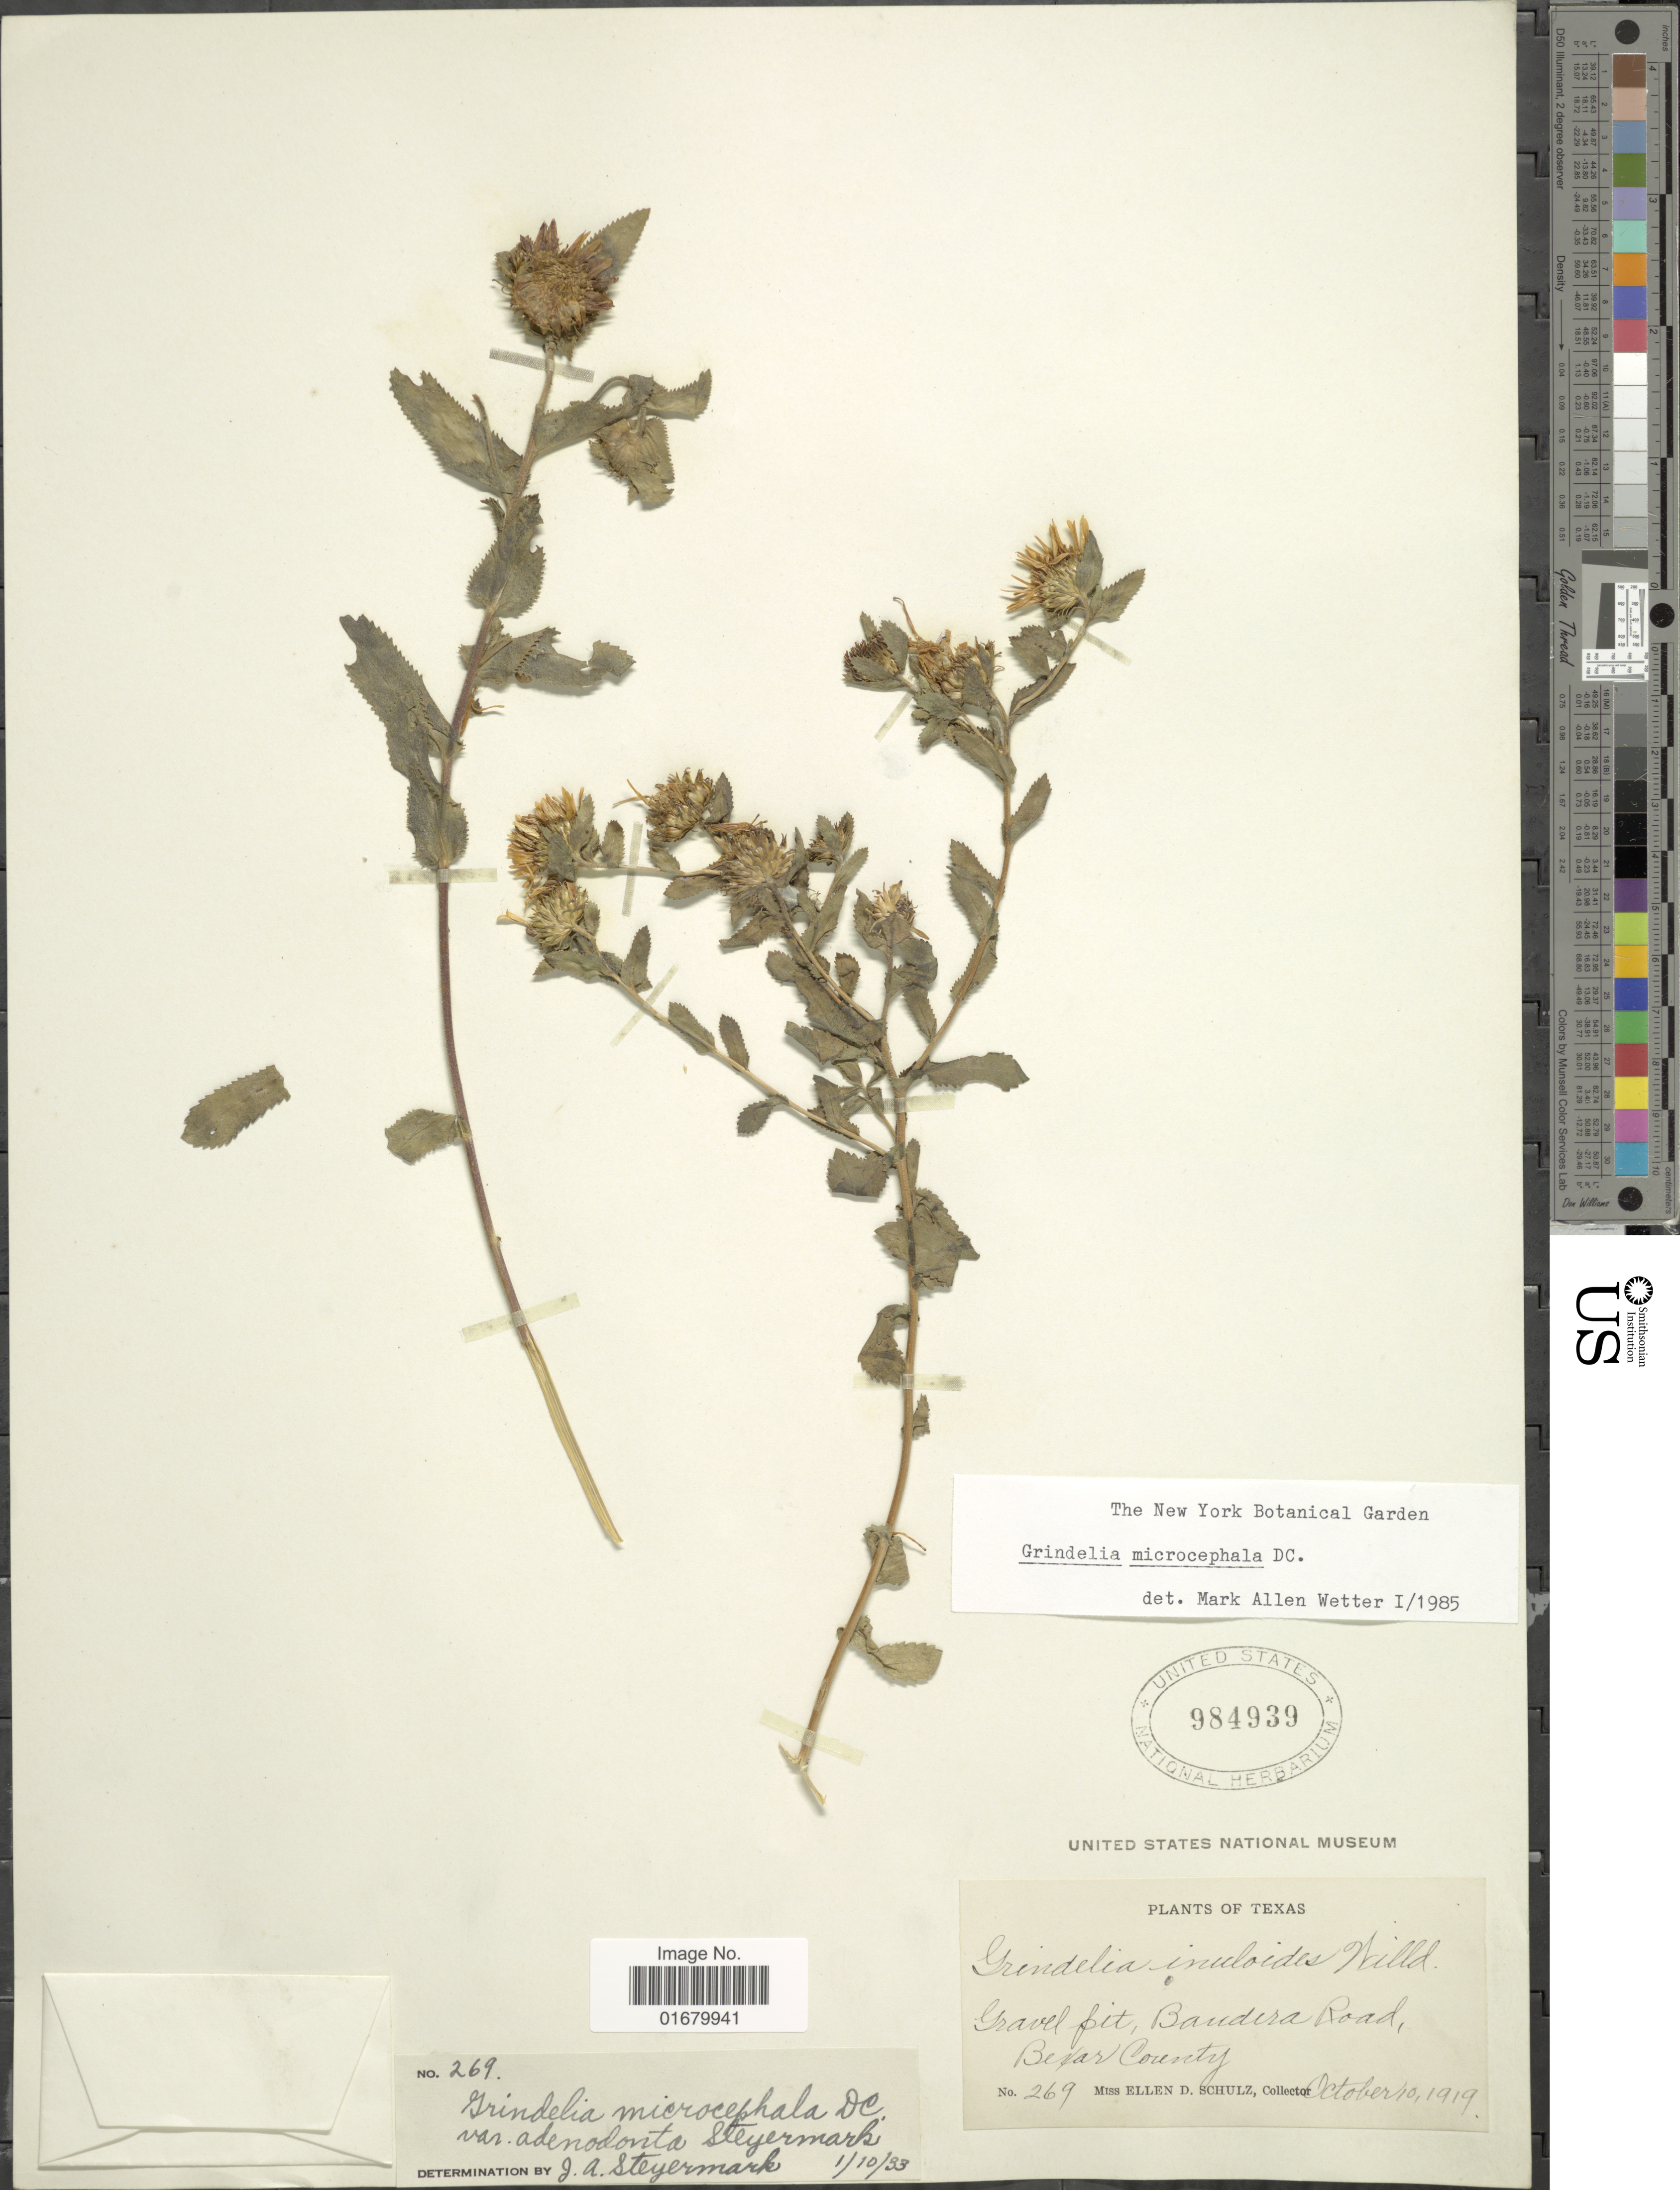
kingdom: Plantae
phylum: Tracheophyta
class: Magnoliopsida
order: Asterales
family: Asteraceae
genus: Grindelia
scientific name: Grindelia microcephala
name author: DC.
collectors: E. D. Schulz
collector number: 269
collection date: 1919-10-10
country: United States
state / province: Texas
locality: Gravel pit, Bandera Road, Bexar County.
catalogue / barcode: US 984939